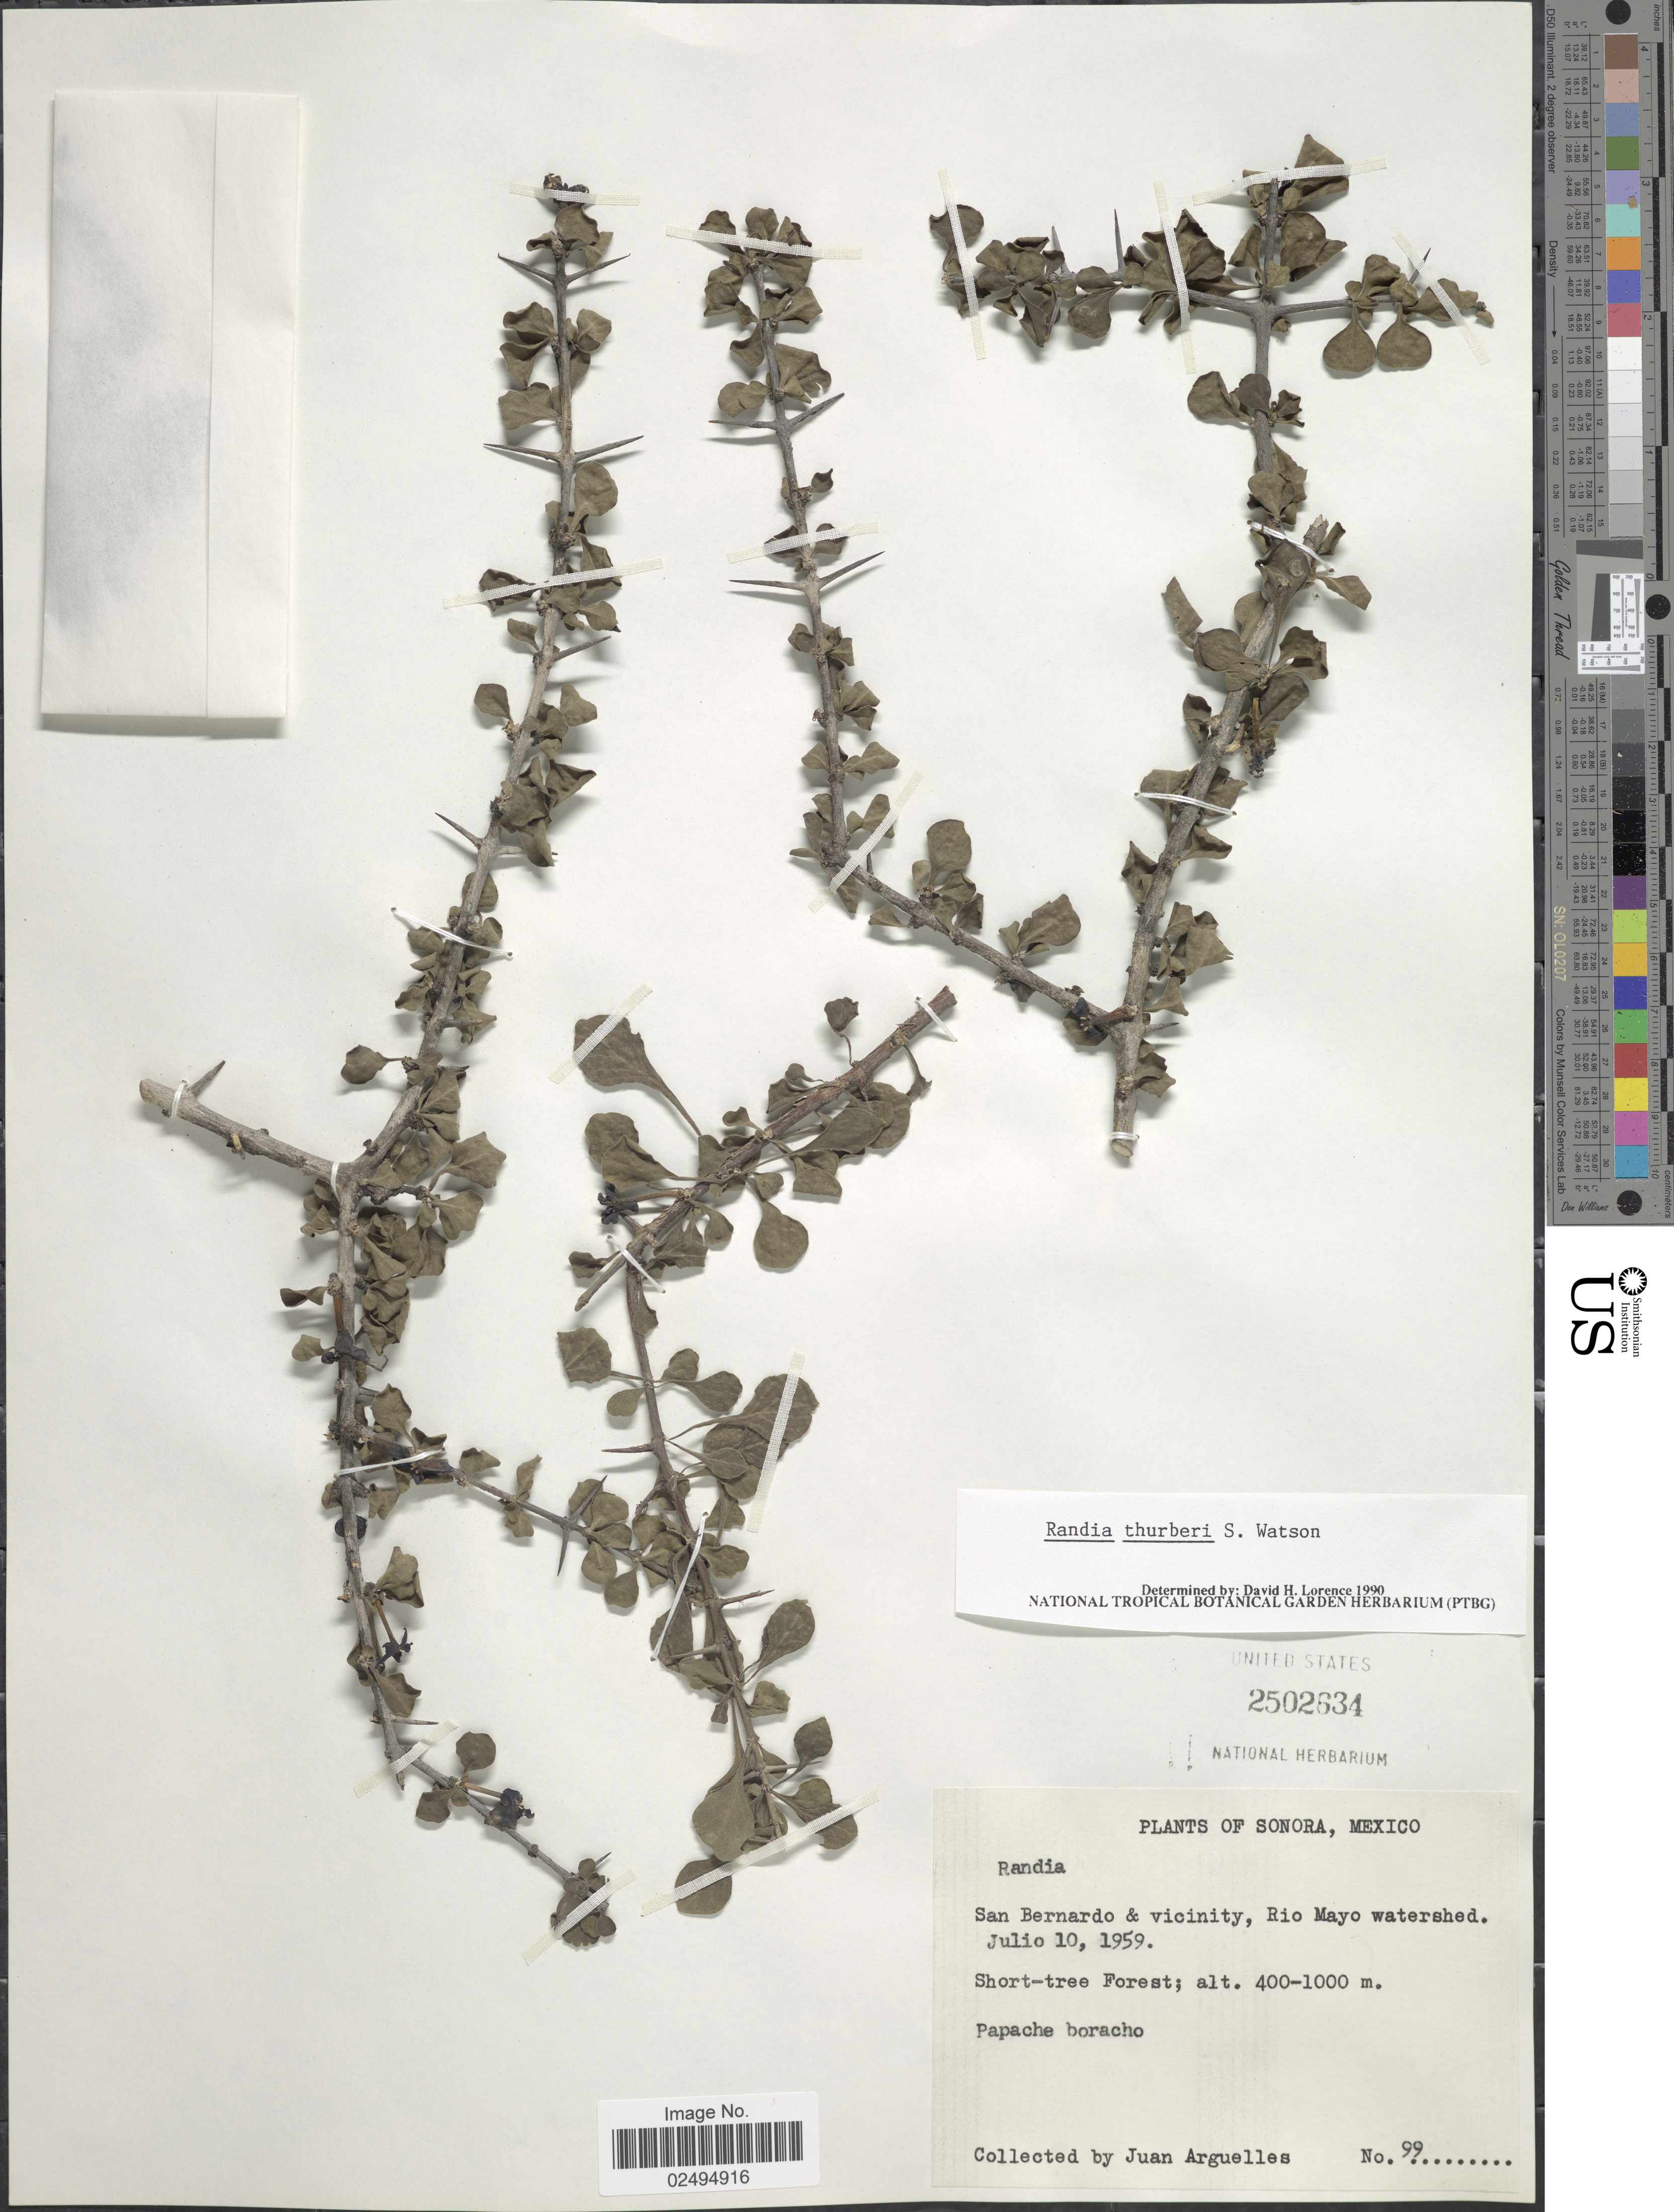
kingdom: Plantae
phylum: Tracheophyta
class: Magnoliopsida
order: Gentianales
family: Rubiaceae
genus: Randia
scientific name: Randia thurberi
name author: S. Watson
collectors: J. Arguelles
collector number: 99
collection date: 1959-07-10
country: Mexico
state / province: Sonora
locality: San Bernardino & vicinity, Rio Mayo watershed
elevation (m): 400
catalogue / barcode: US 2502634